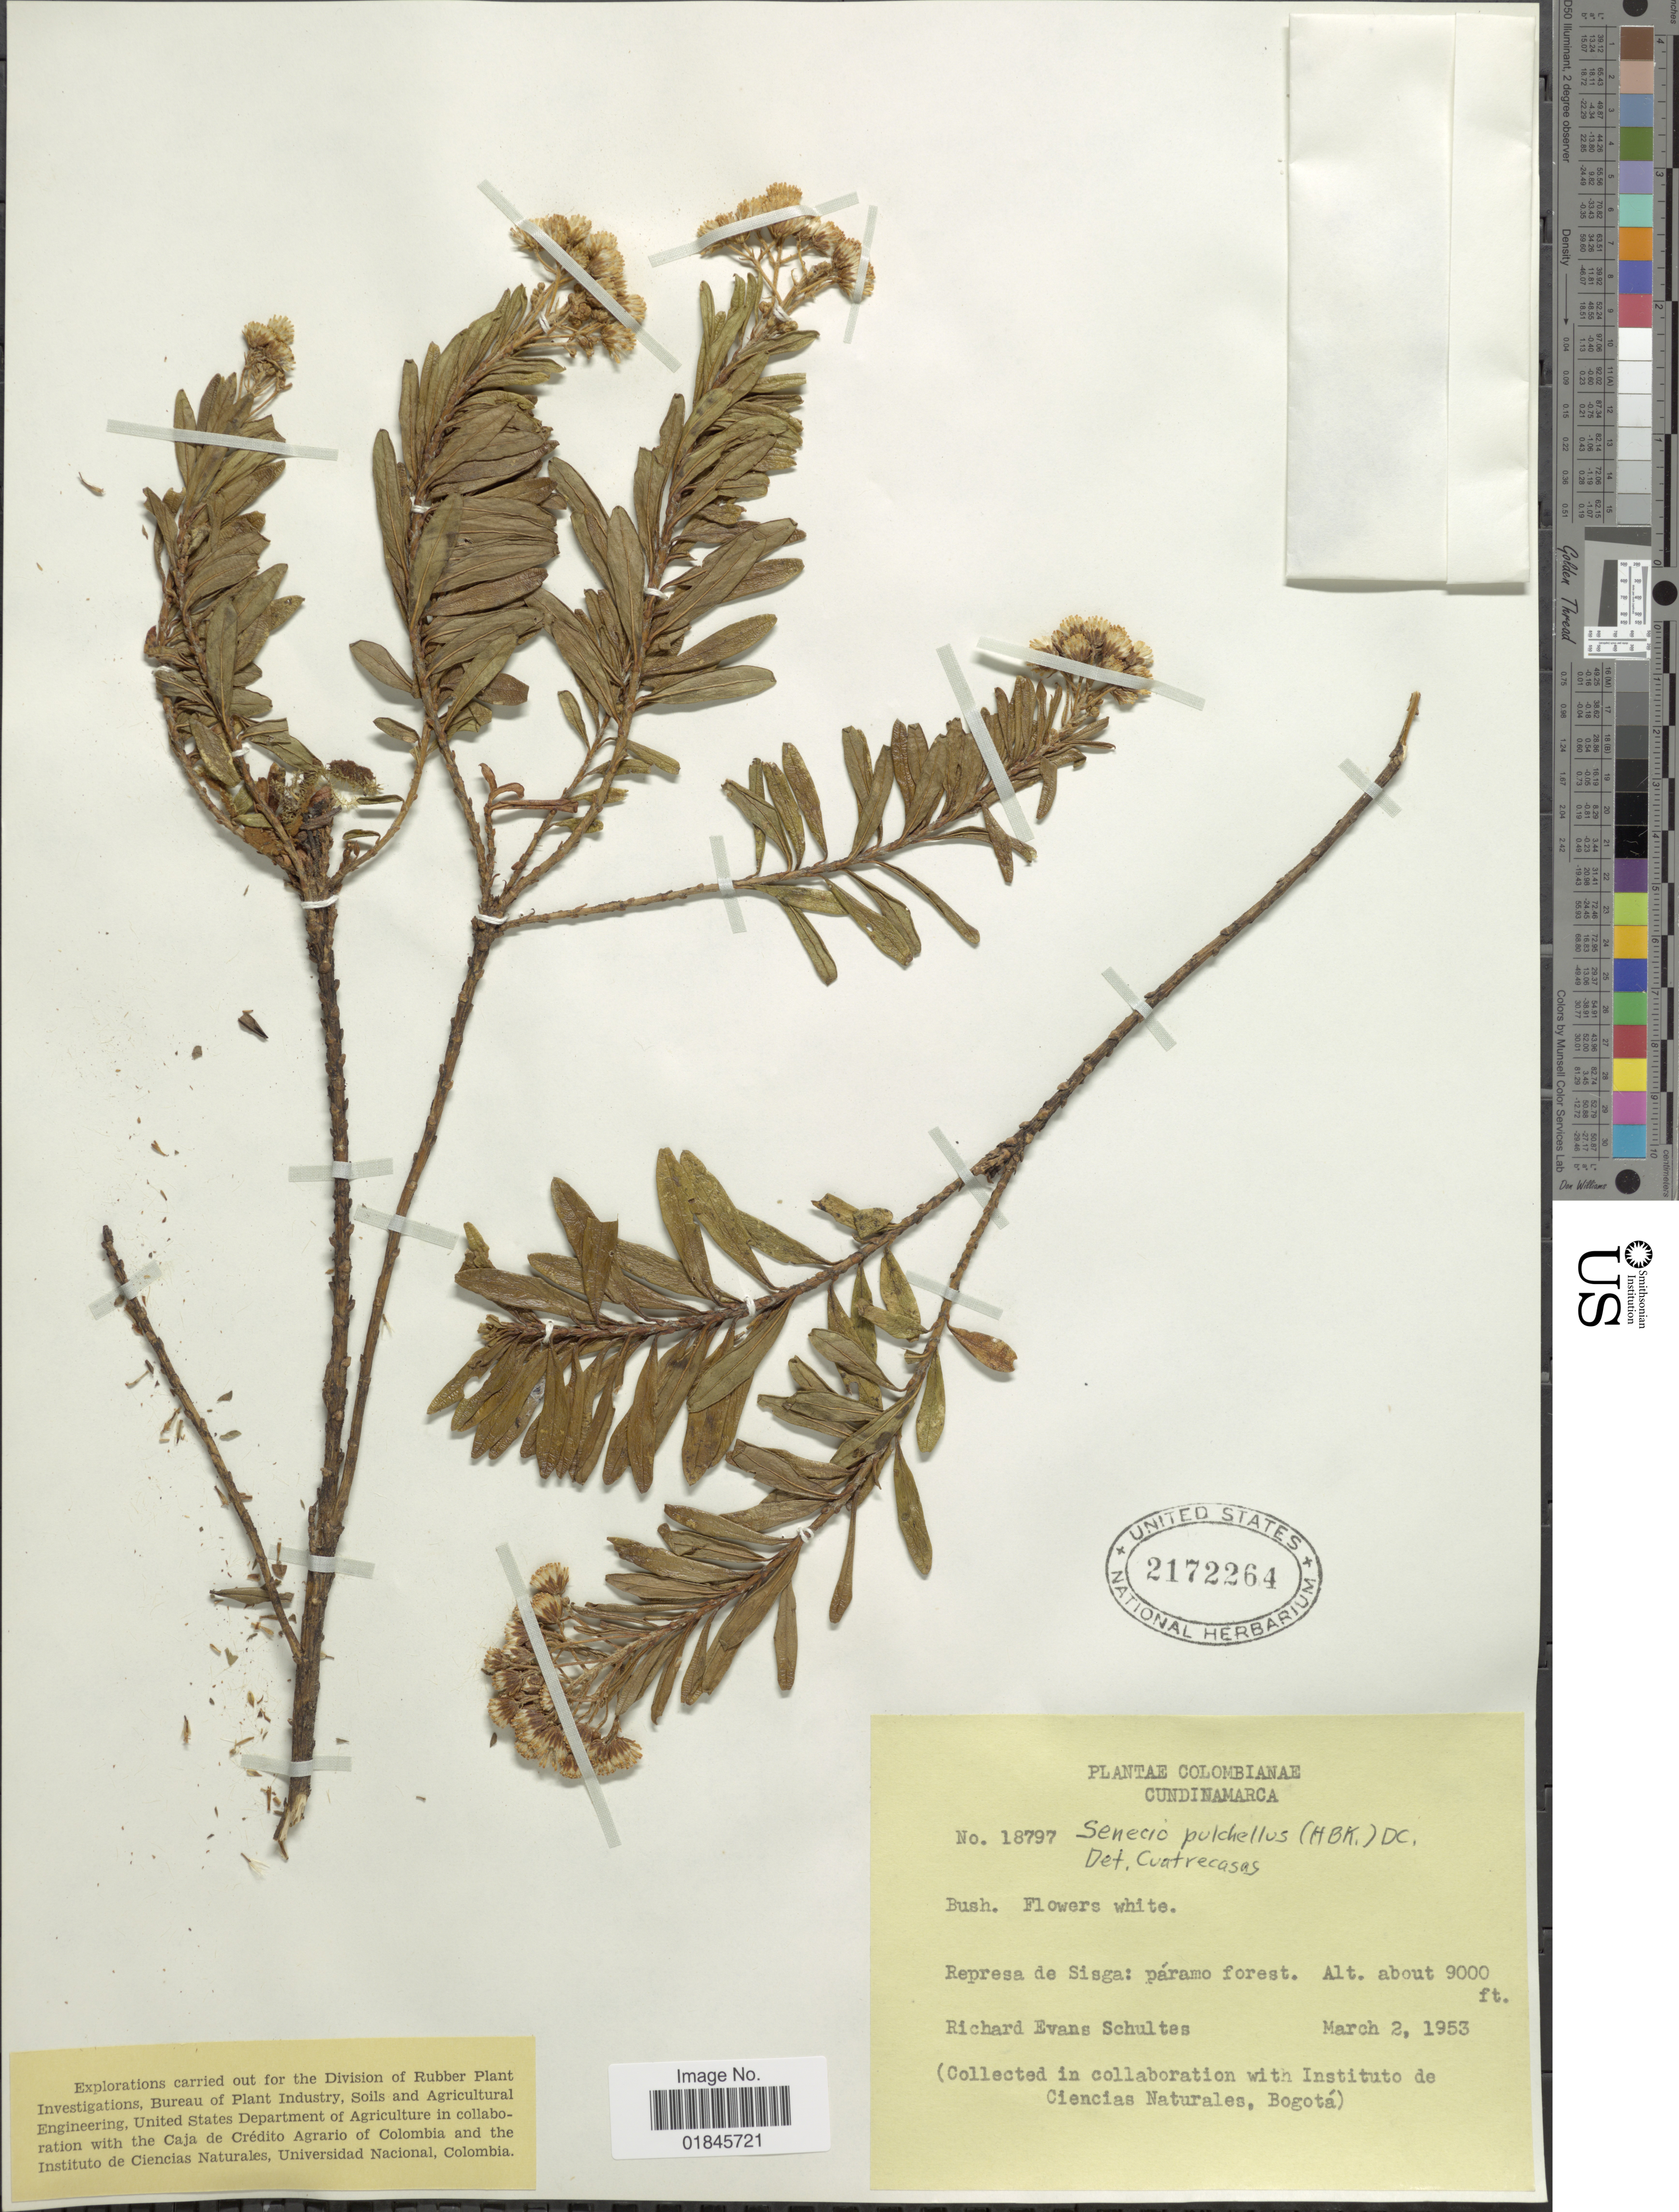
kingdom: Plantae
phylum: Tracheophyta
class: Magnoliopsida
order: Asterales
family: Asteraceae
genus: Pentacalia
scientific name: Pentacalia pulchella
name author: (Kunth) Cuatrec.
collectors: R. E. Schultes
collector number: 18797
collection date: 1953-03-02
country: Colombia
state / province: Cundinamarca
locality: Represa de Sisga: páramo forest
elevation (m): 2743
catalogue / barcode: US 2172264